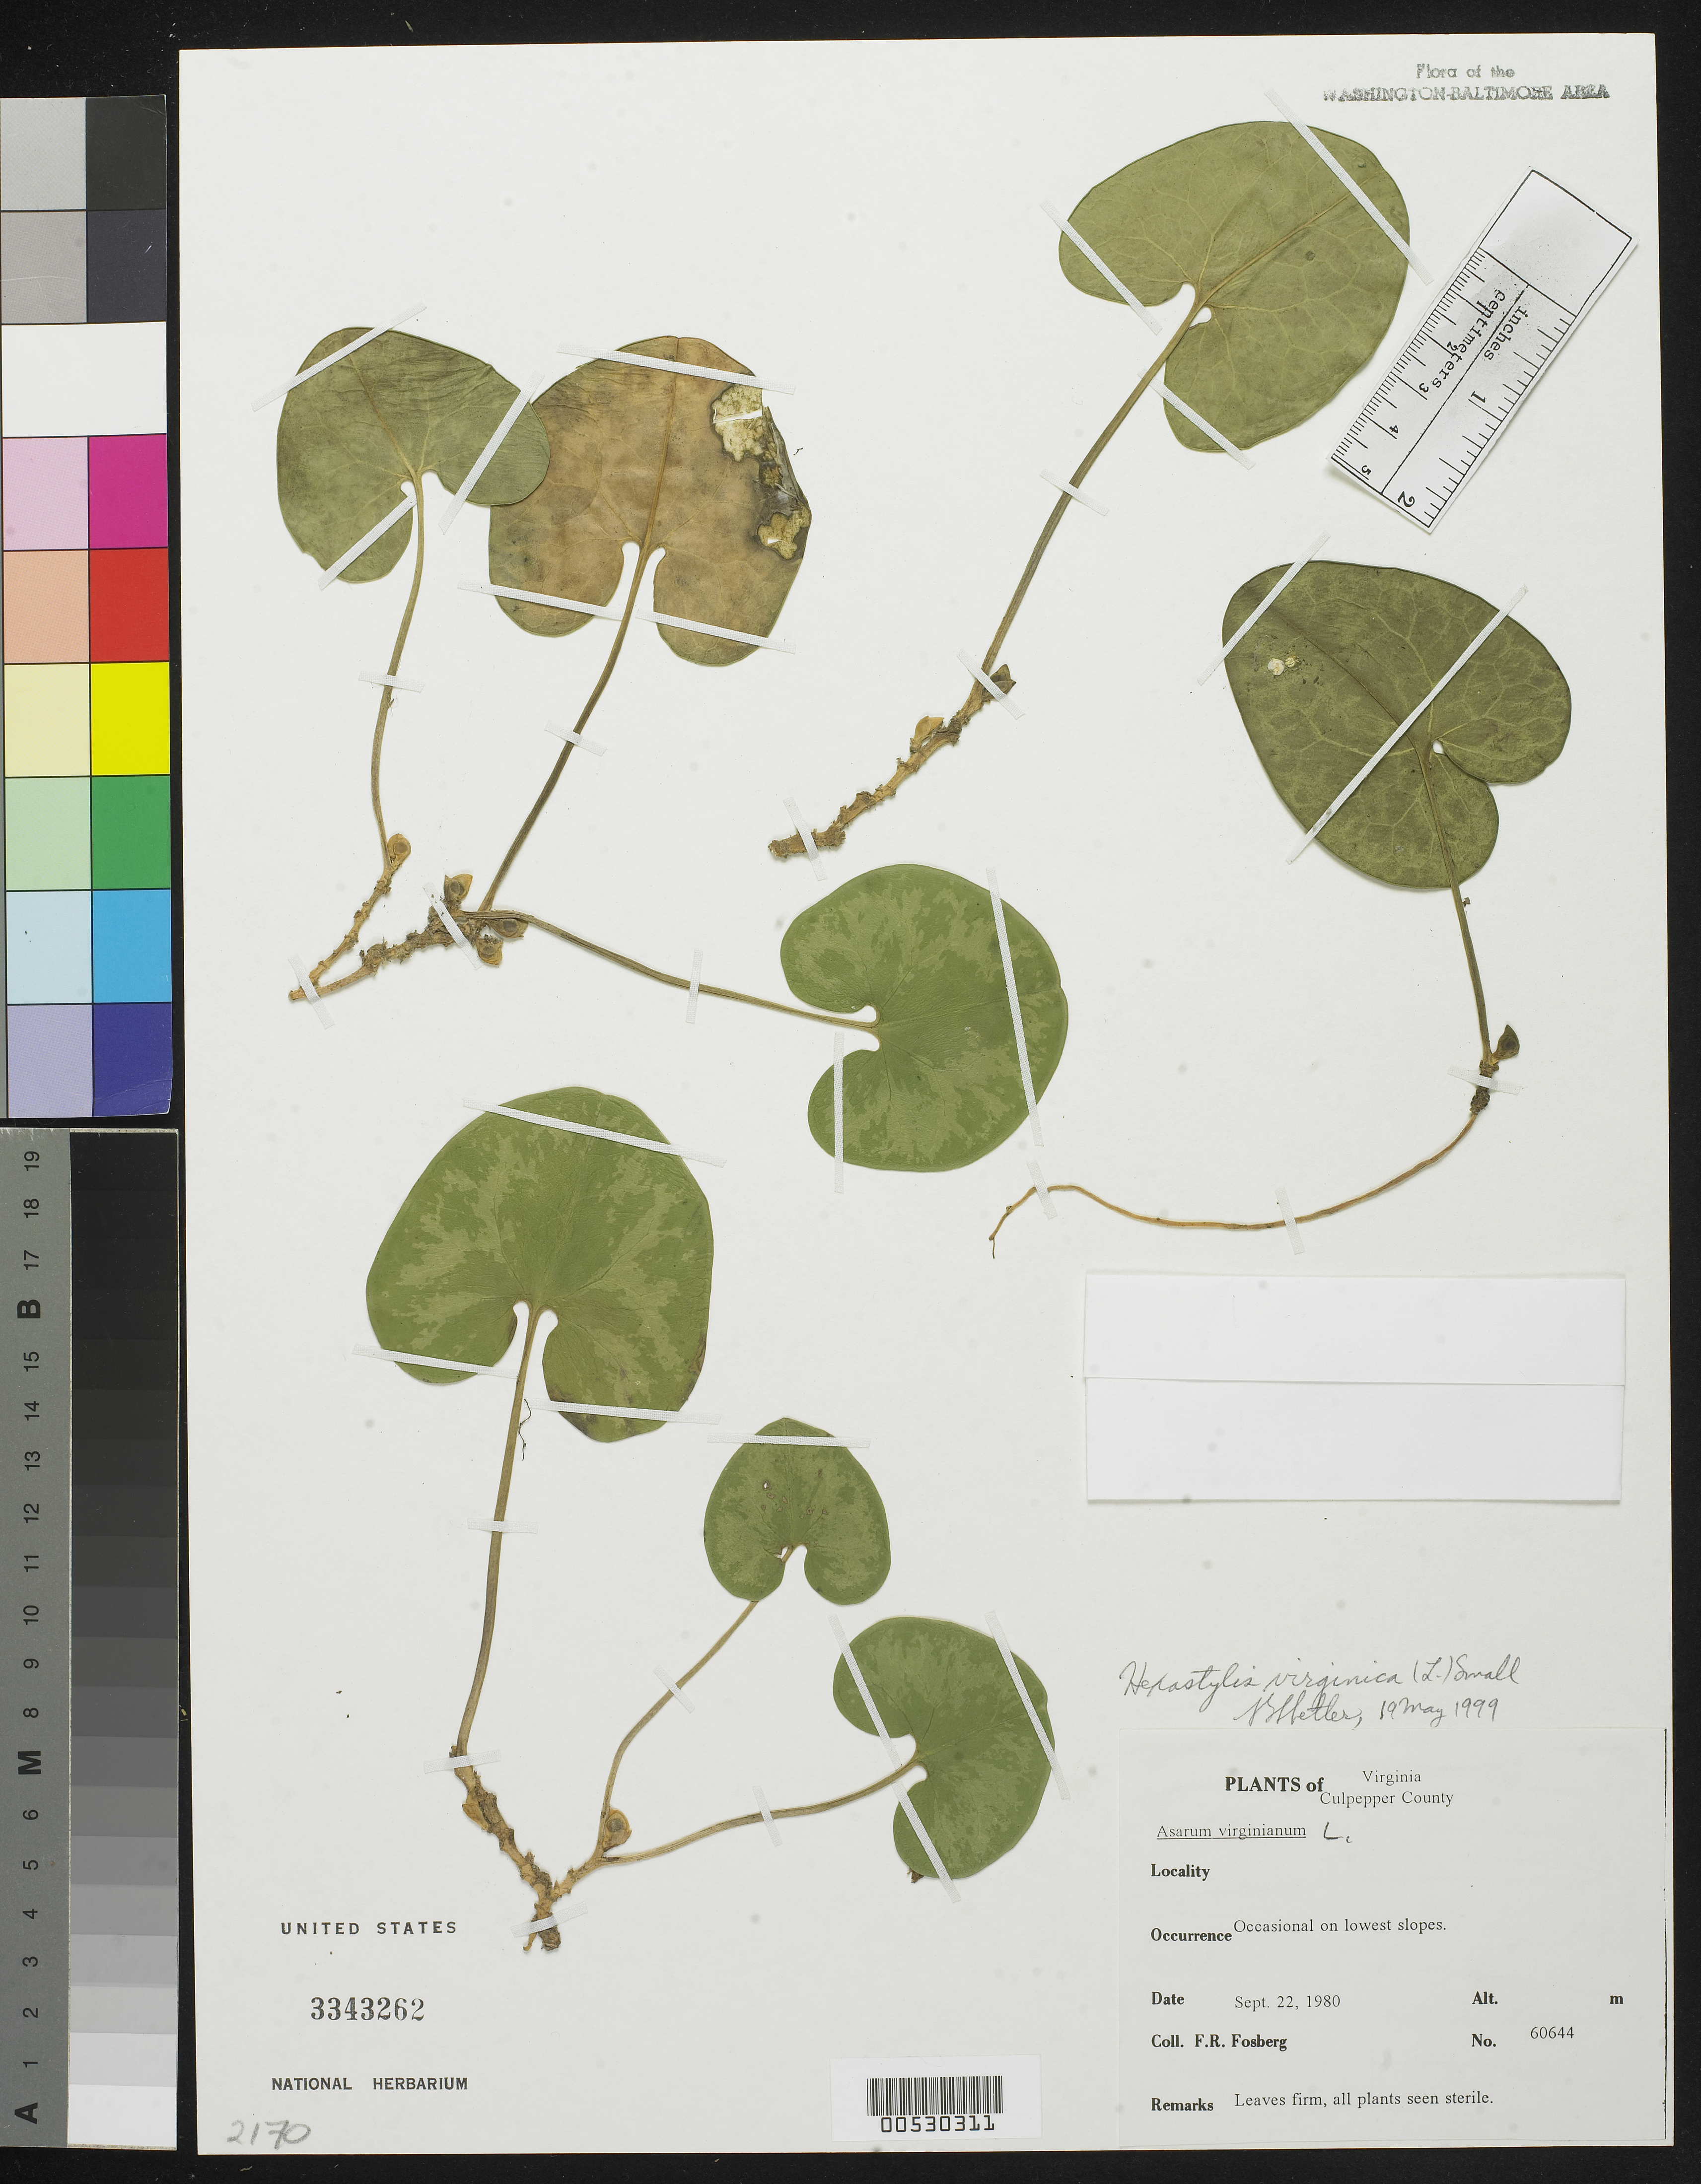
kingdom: Plantae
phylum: Tracheophyta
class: Magnoliopsida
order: Piperales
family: Aristolochiaceae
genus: Hexastylis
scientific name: Hexastylis virginica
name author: (L.) Small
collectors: F. R. Fosberg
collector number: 60644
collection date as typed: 22 Sep 1980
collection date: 1980-09-22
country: United States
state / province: Virginia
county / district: Culpeper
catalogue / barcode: US 3343262